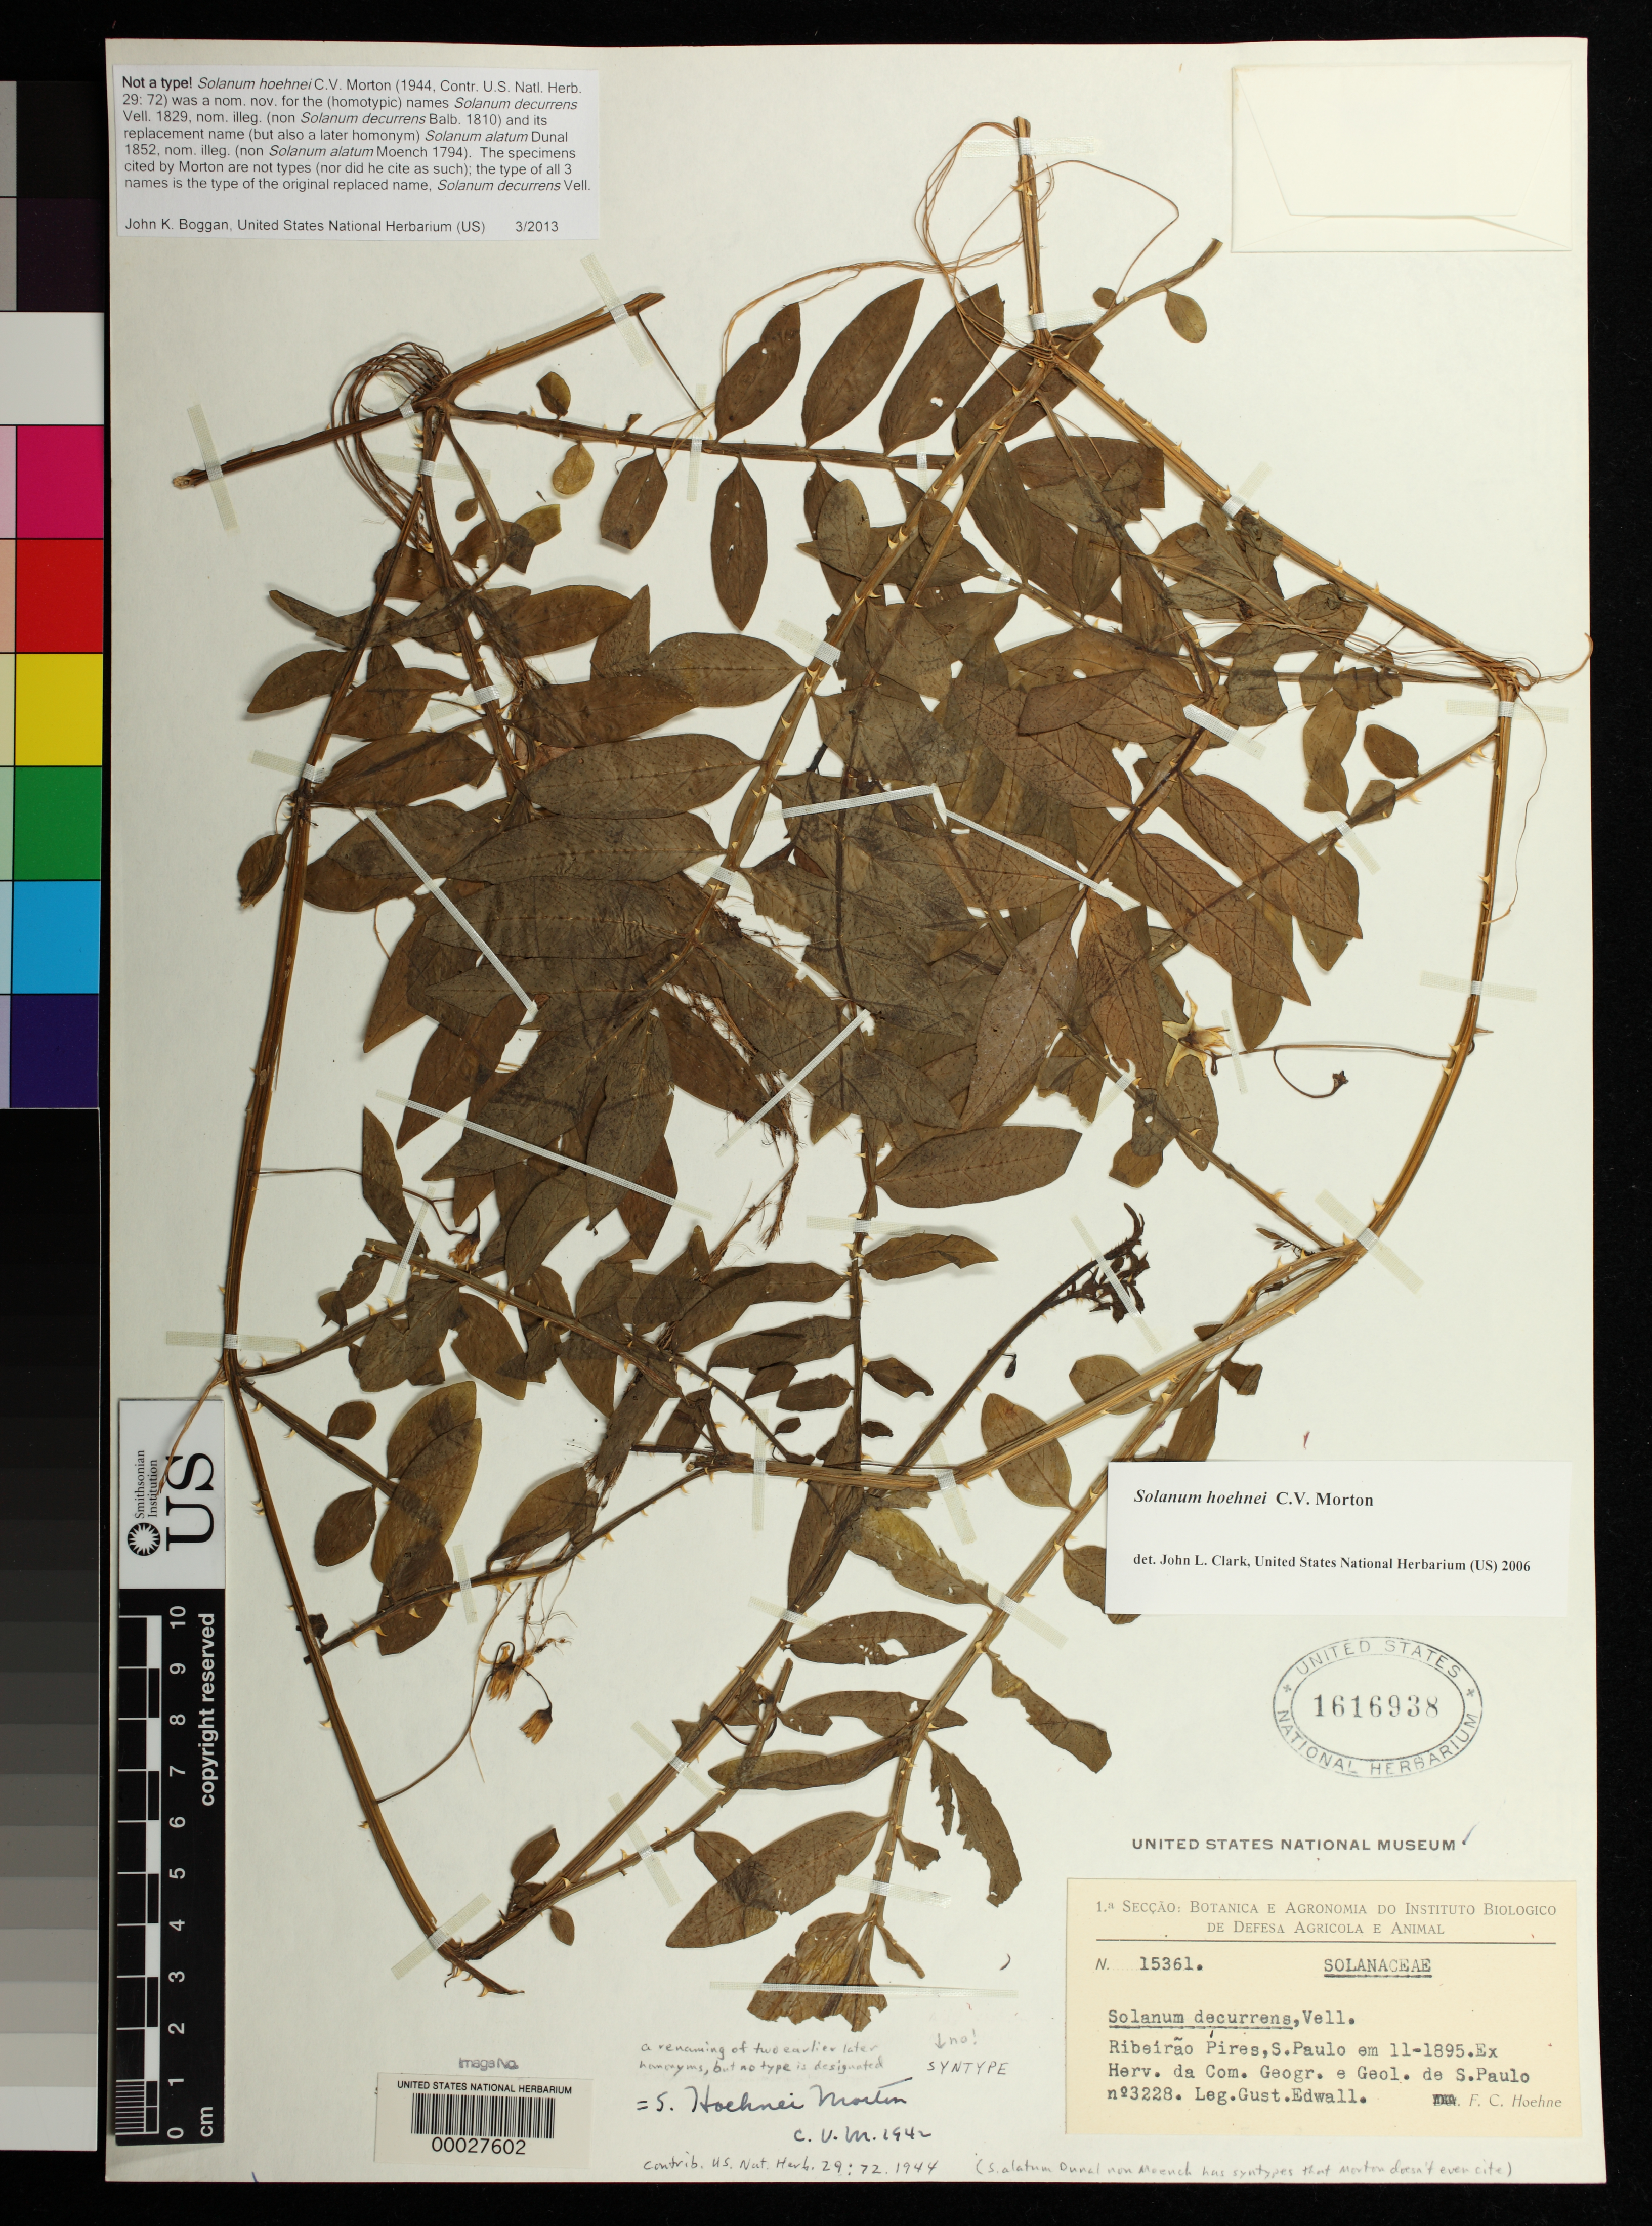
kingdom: Plantae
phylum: Tracheophyta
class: Magnoliopsida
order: Solanales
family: Solanaceae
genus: Solanum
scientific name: Solanum hoehnei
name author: C.V. Morton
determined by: Morton, C. V.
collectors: G. Edwall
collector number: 3228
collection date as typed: Nov 1895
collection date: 1895-11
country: Brazil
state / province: São Paulo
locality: Ribeirao Pires.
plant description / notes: Erroneously annotated as "syntype" of Solanum hoehnei Morton [S.F. Smith script]. NOT A TYPE: Solanum hoehnei C.V. Morton (1944, Contr. U.S. Natl. Herb. 29: 72) was published as a nom. nov. for the (homotypic) names Solanum decurrens Vell. 1829, nom. illeg. (non Solanum decurrens Balb. 1810) and its replacement name (but also a later homonym) Solanum alatum Dunal 1852, nom. illeg. (non Solanum alatum Moench 1794). The specimens cited by Morton are not types (and were not cited as such); the type of all 3 names is the type of the original replaced name, Solanum decurrens Vell.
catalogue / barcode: US 1616938